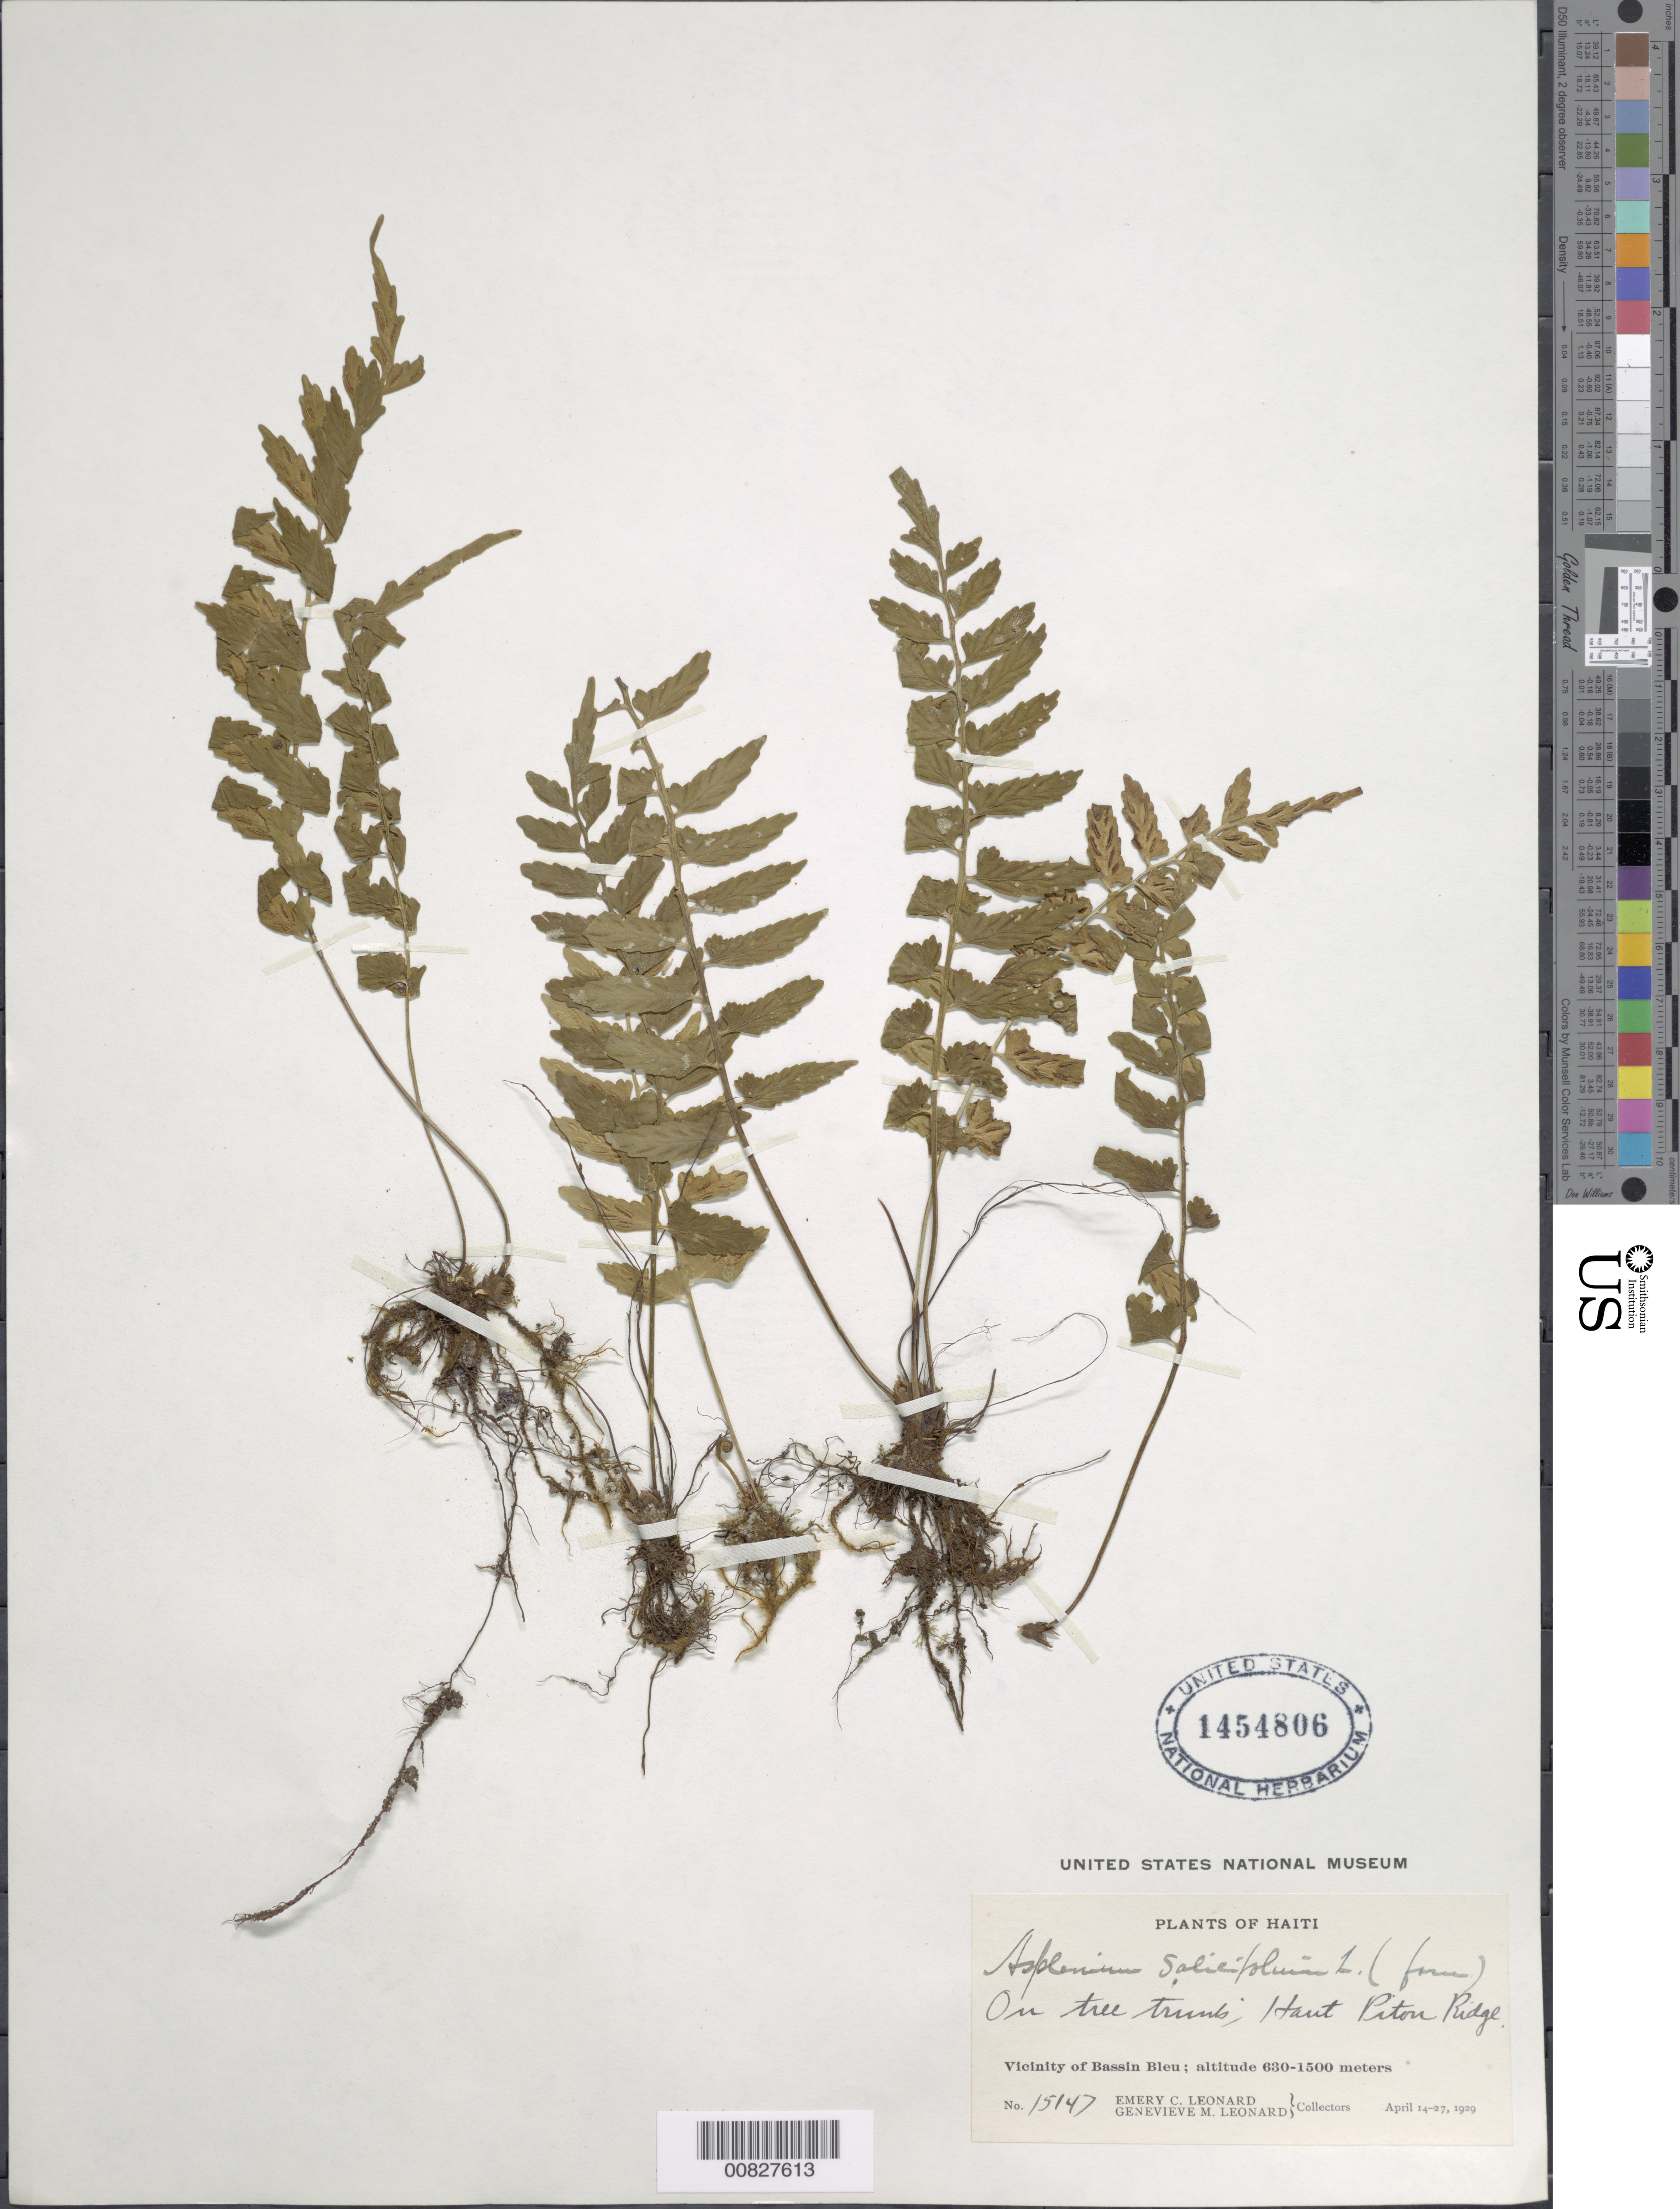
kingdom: Plantae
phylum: Tracheophyta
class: Polypodiopsida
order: Polypodiales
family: Aspleniaceae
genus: Asplenium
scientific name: Asplenium salicifolium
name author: L.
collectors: E. C. Leonard & G. M. Leonard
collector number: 15147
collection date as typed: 14 Apr 1929 to 27 Apr 1929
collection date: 1929-04-14/1929-04-27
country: Haiti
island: Hispaniola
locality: Bassin Bleu vicinity, Haut Piton Ridge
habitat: On tree trunk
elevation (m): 630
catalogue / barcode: US 1454806